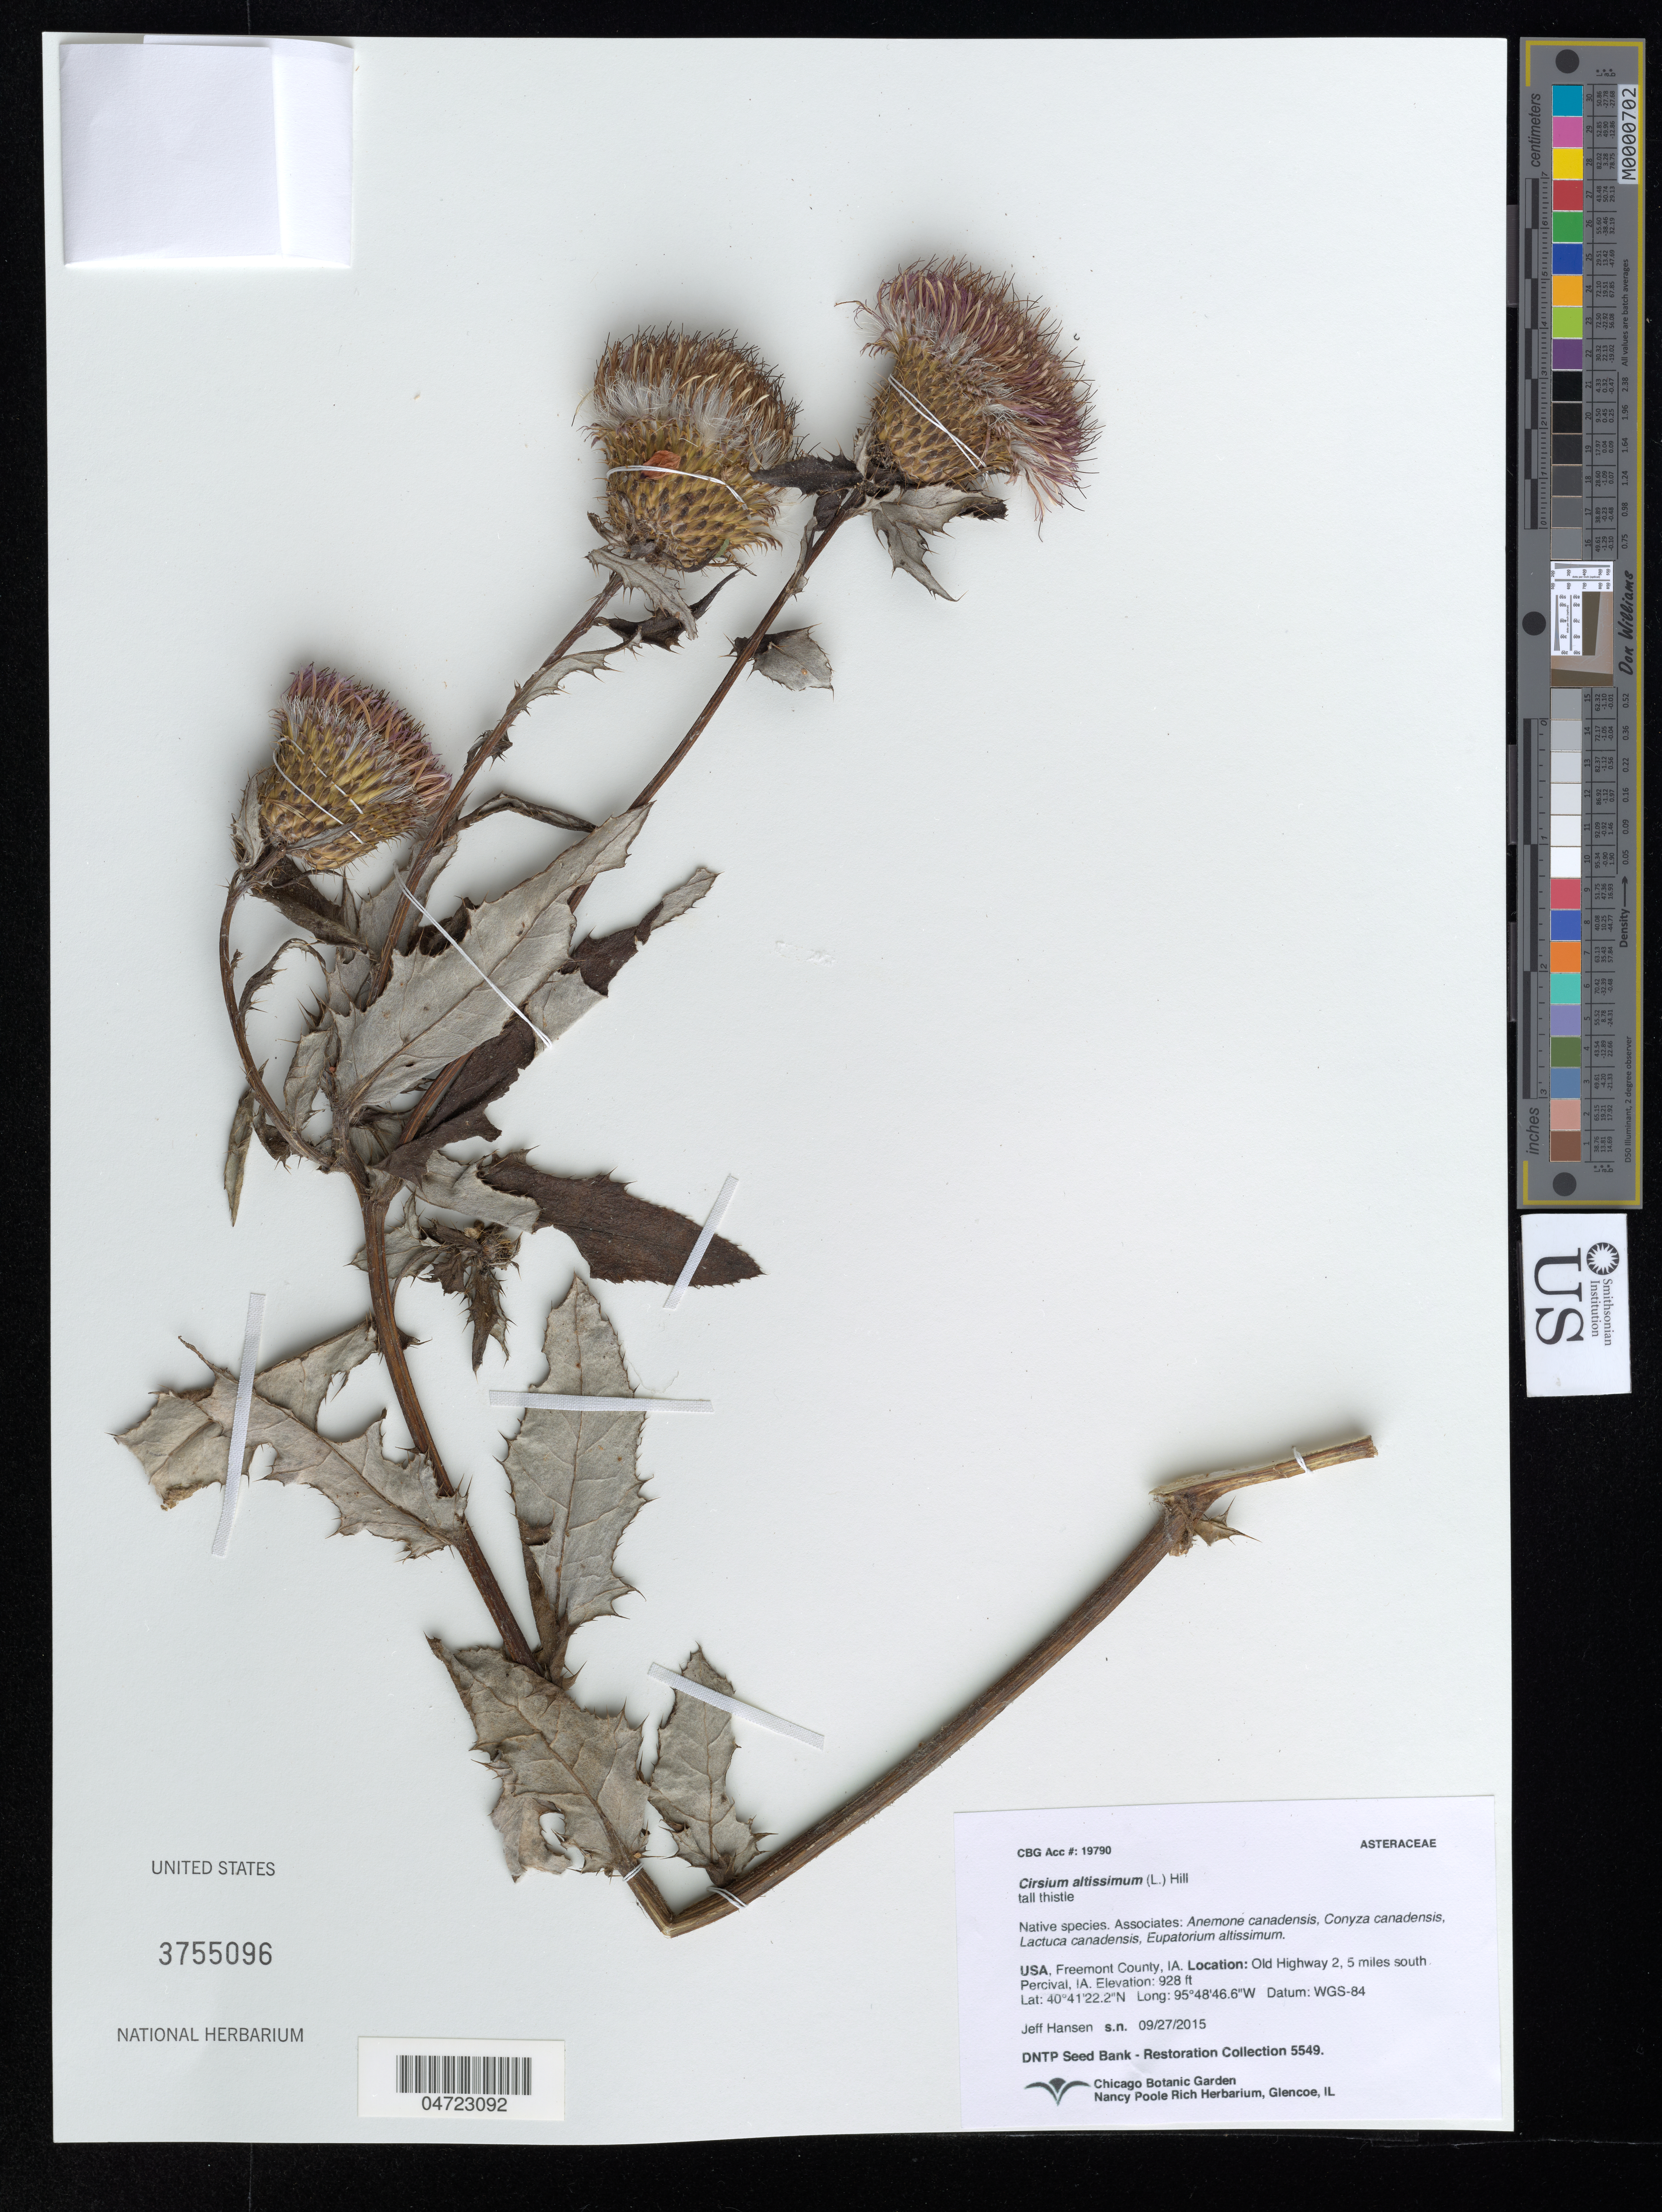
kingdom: Plantae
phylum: Tracheophyta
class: Magnoliopsida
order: Asterales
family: Asteraceae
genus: Cirsium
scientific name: Cirsium altissimum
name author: (L.) Hill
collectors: J. Hansen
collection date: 2015-09-27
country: United States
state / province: Iowa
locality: Freemont County, IA. Old Highway 2, 5 miles south Percival, IA. Datum: WGS-84.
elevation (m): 283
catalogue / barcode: US 3755096